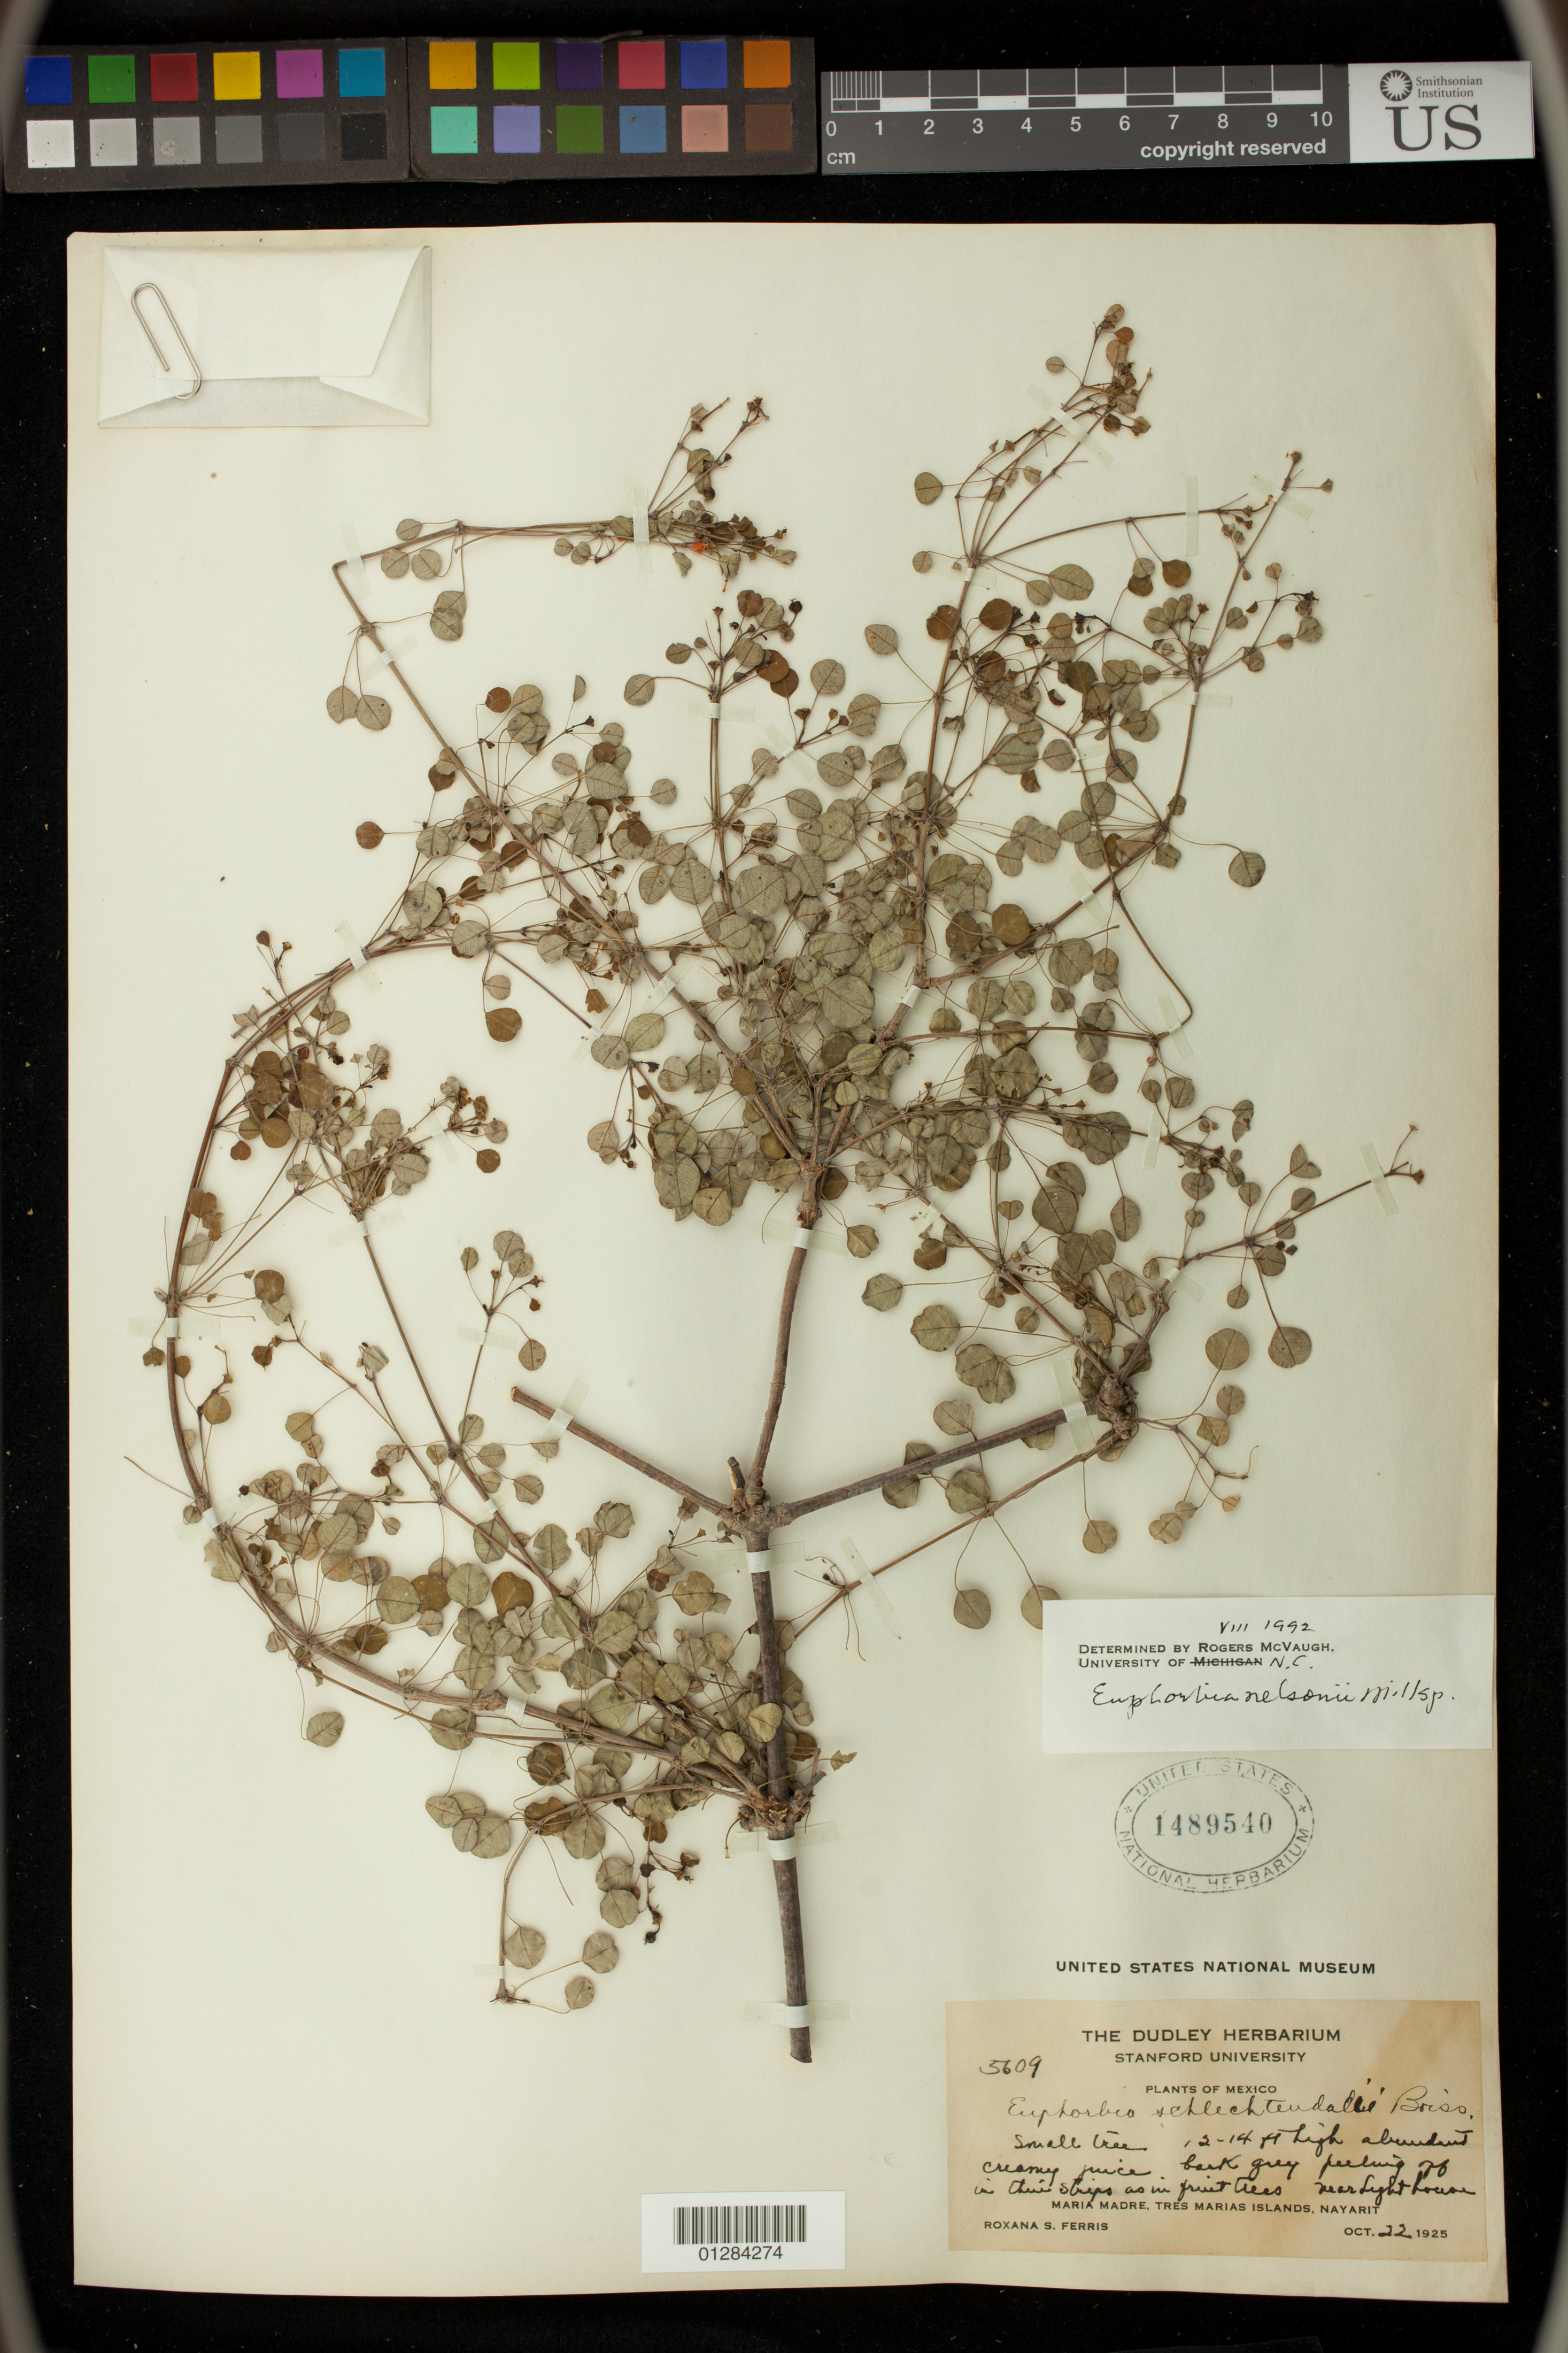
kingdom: Plantae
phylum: Tracheophyta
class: Magnoliopsida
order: Malpighiales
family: Euphorbiaceae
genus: Euphorbia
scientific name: Euphorbia schlechtendalii var. schlechtendalii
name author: Boiss.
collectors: R. S. Ferris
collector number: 5609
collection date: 1925-10-22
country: Mexico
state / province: Nayarit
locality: near lighthouse, Maria Madre, Tres Marias Islands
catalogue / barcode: US 1489540